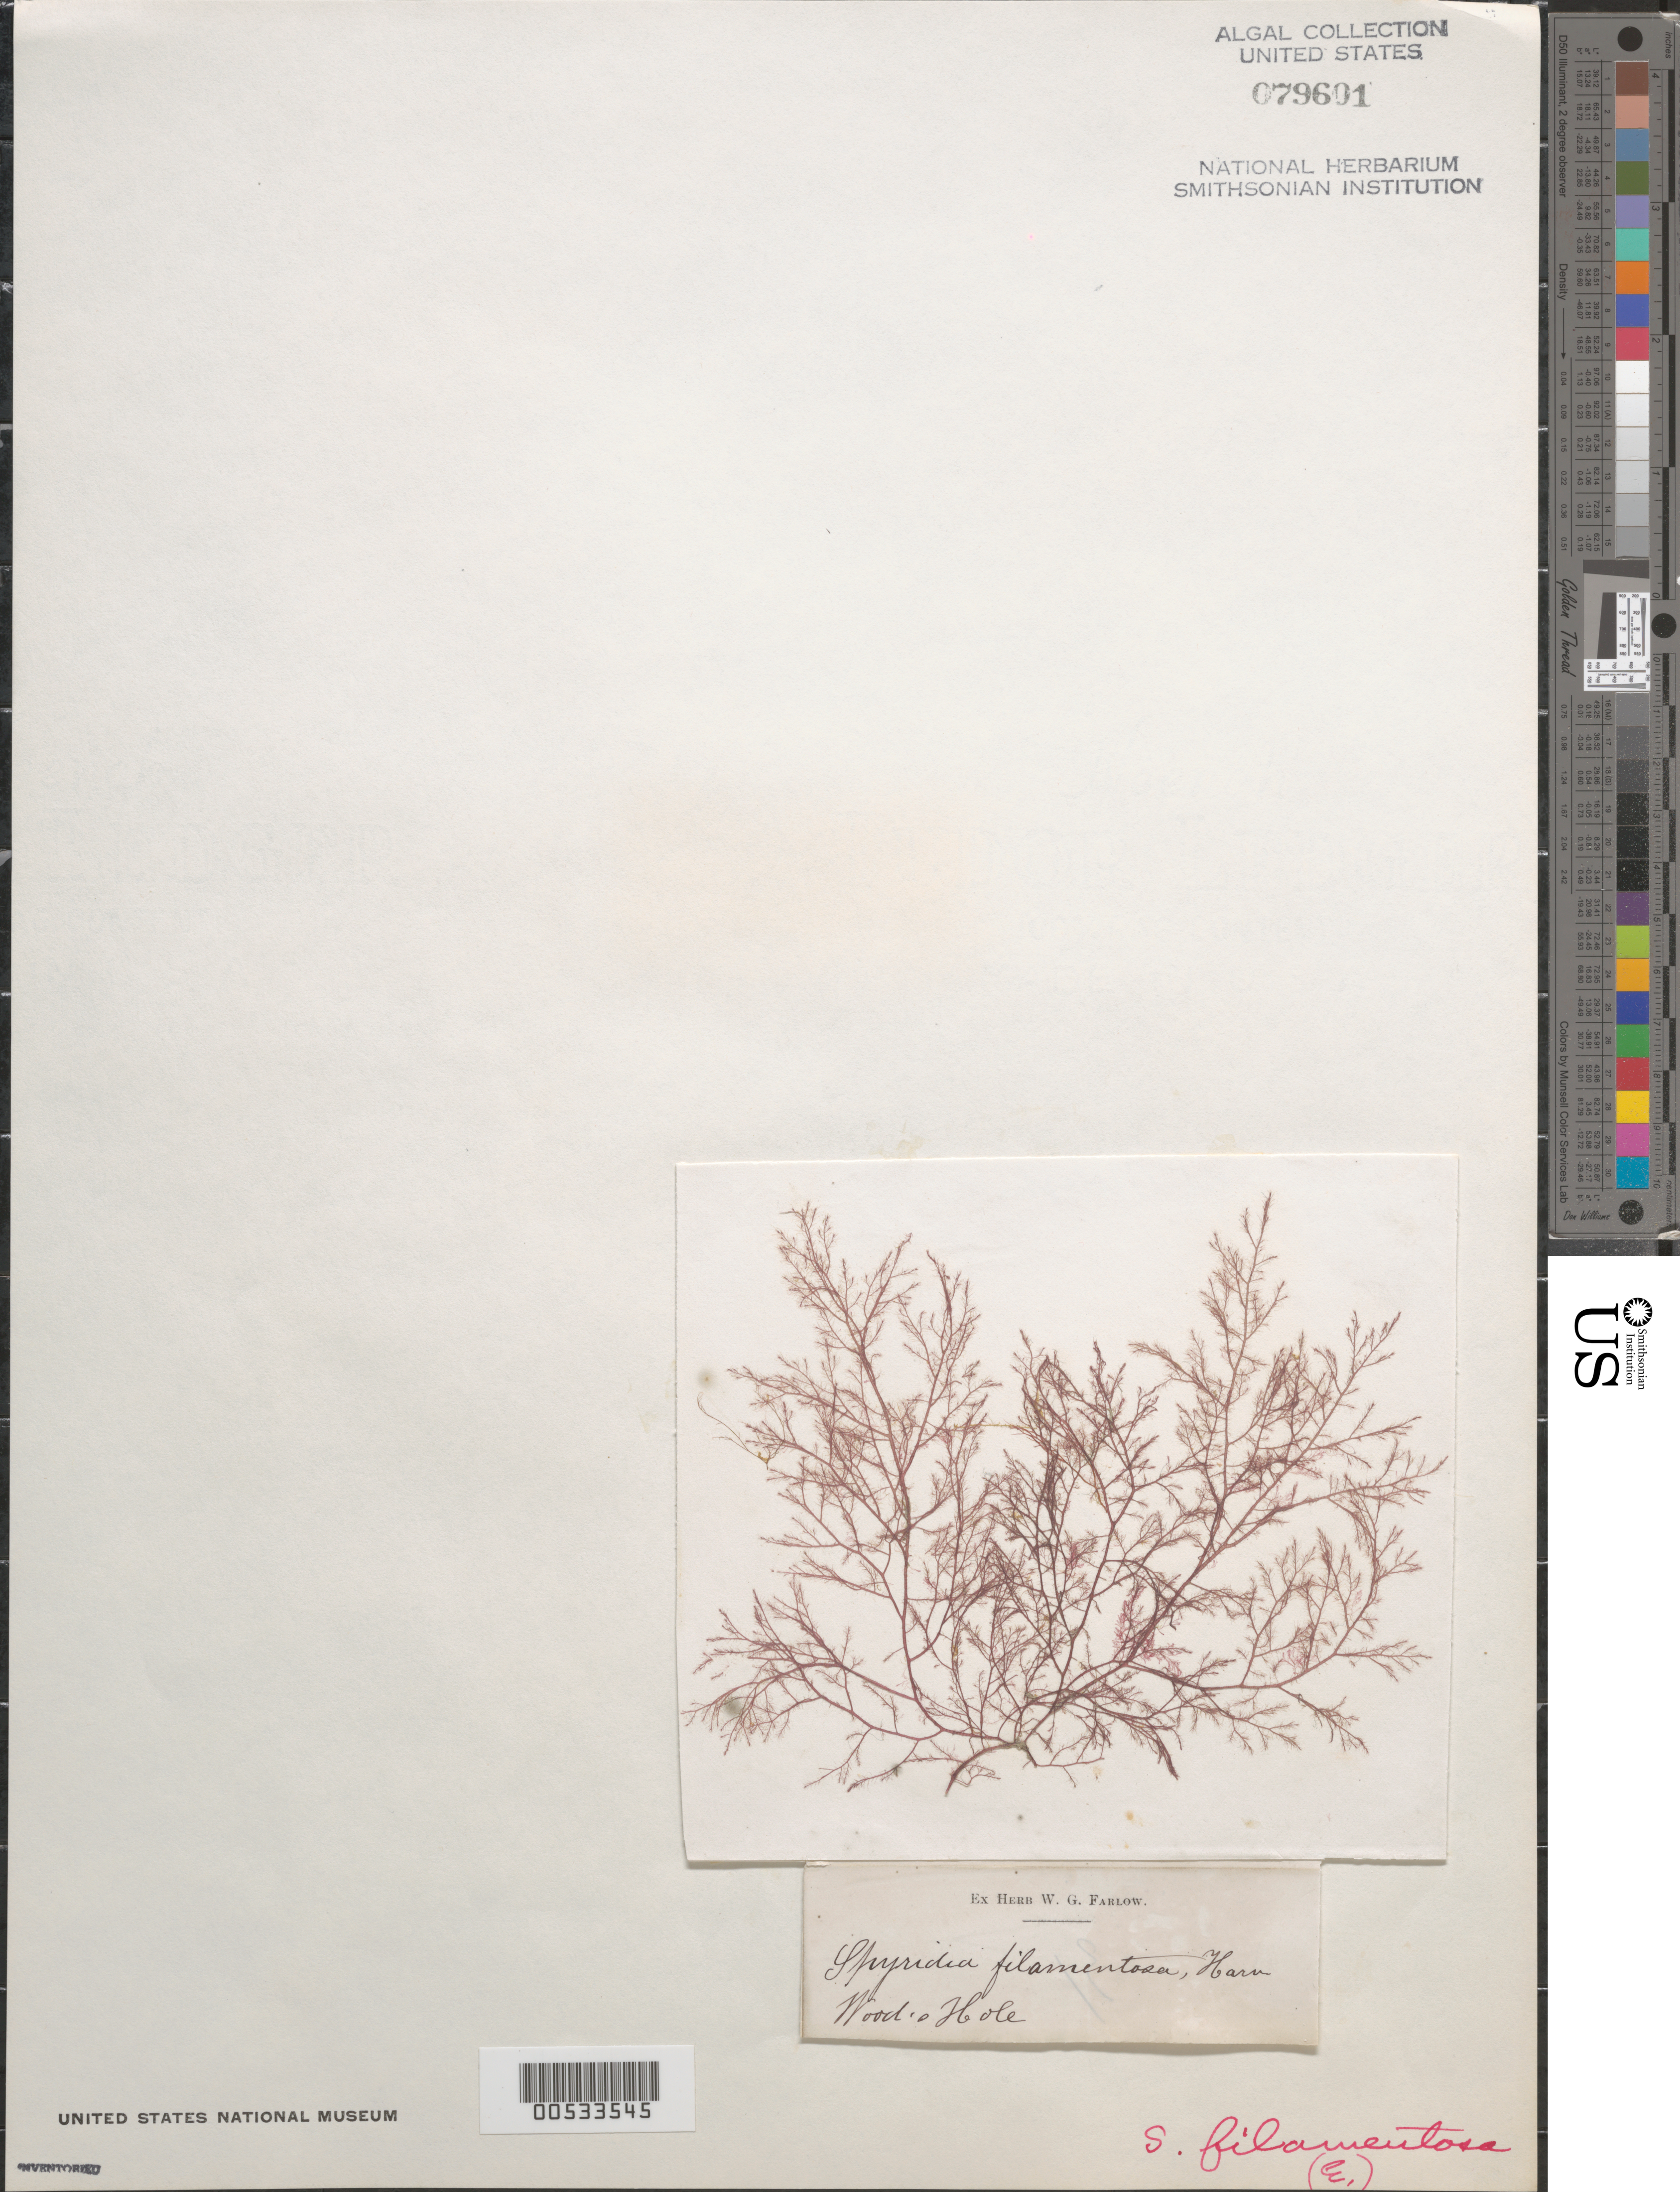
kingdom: Plantae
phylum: Rhodophyta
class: Florideophyceae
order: Ceramiales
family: Spyridiaceae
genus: Spyridia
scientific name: Spyridia filamentosa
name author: (Wulfen) Harv.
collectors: W. Farlow (Herbarium)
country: United States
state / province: Massachusetts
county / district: Barnstable County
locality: Woods Hole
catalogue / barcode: US 79601